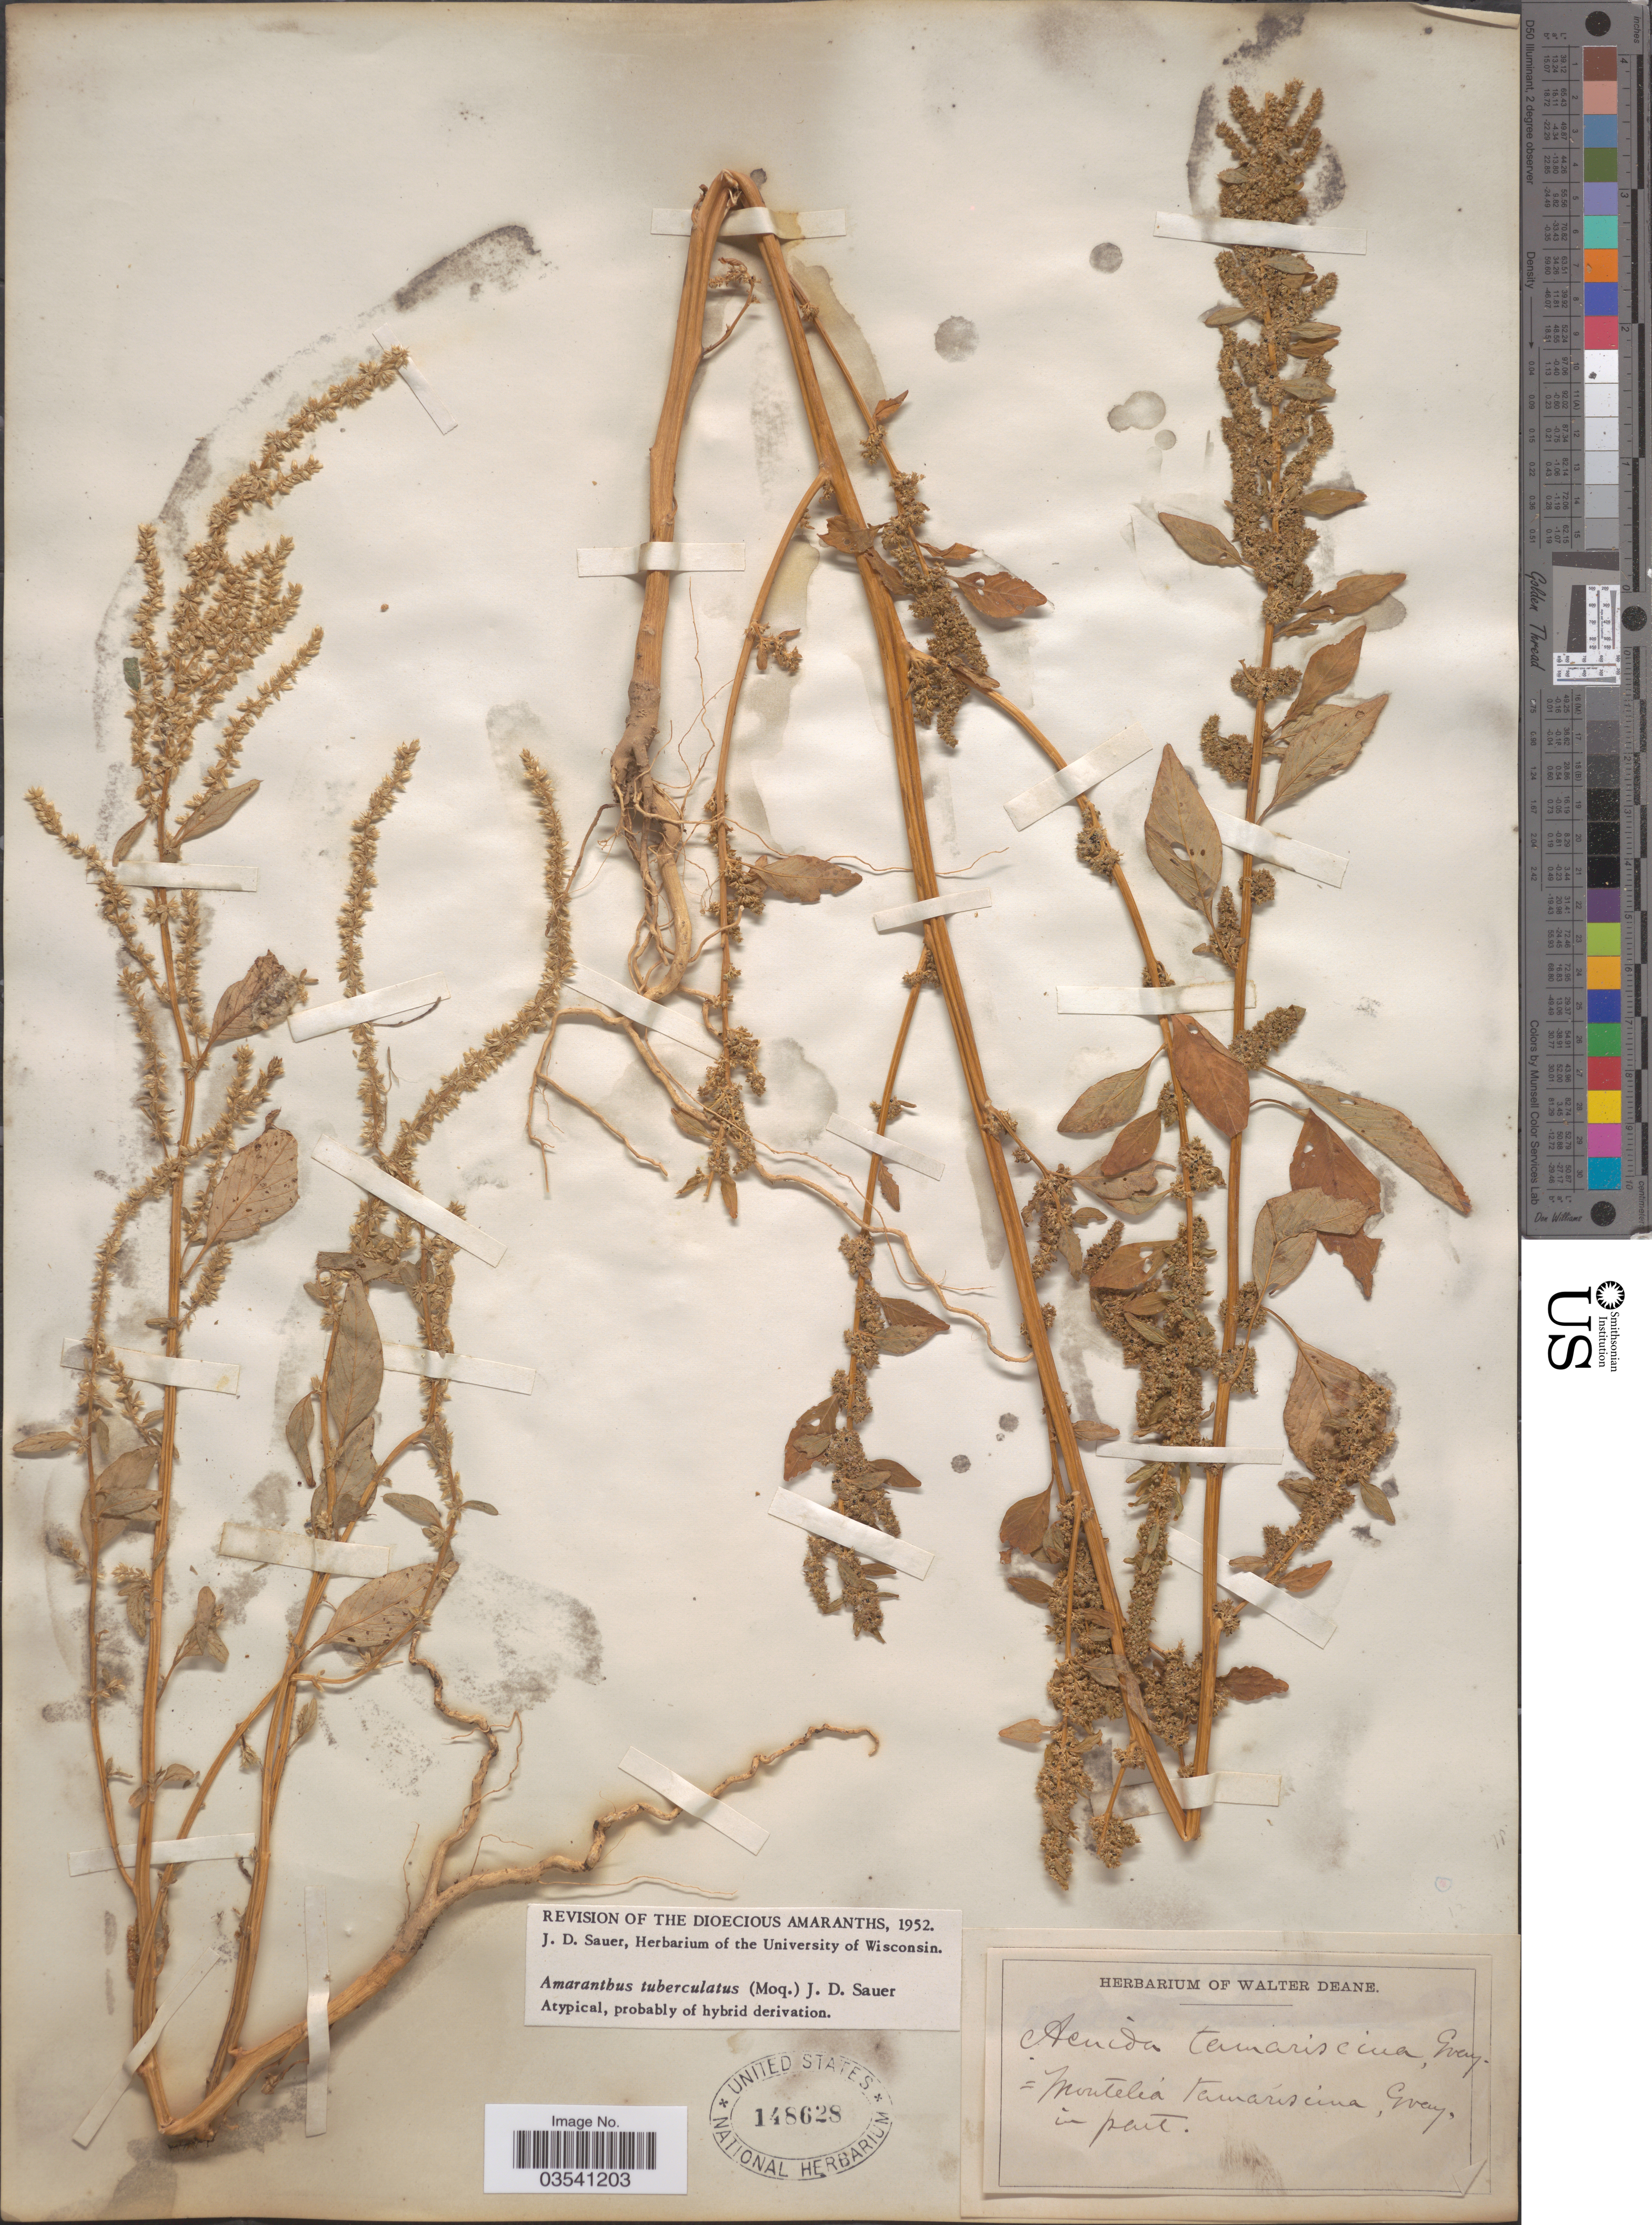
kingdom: Plantae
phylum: Tracheophyta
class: Magnoliopsida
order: Caryophyllales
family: Amaranthaceae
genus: Amaranthus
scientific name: Amaranthus tuberculatus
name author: (Moq.) J.D. Sauer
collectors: Ex herb. Walter Deane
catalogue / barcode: US 148628